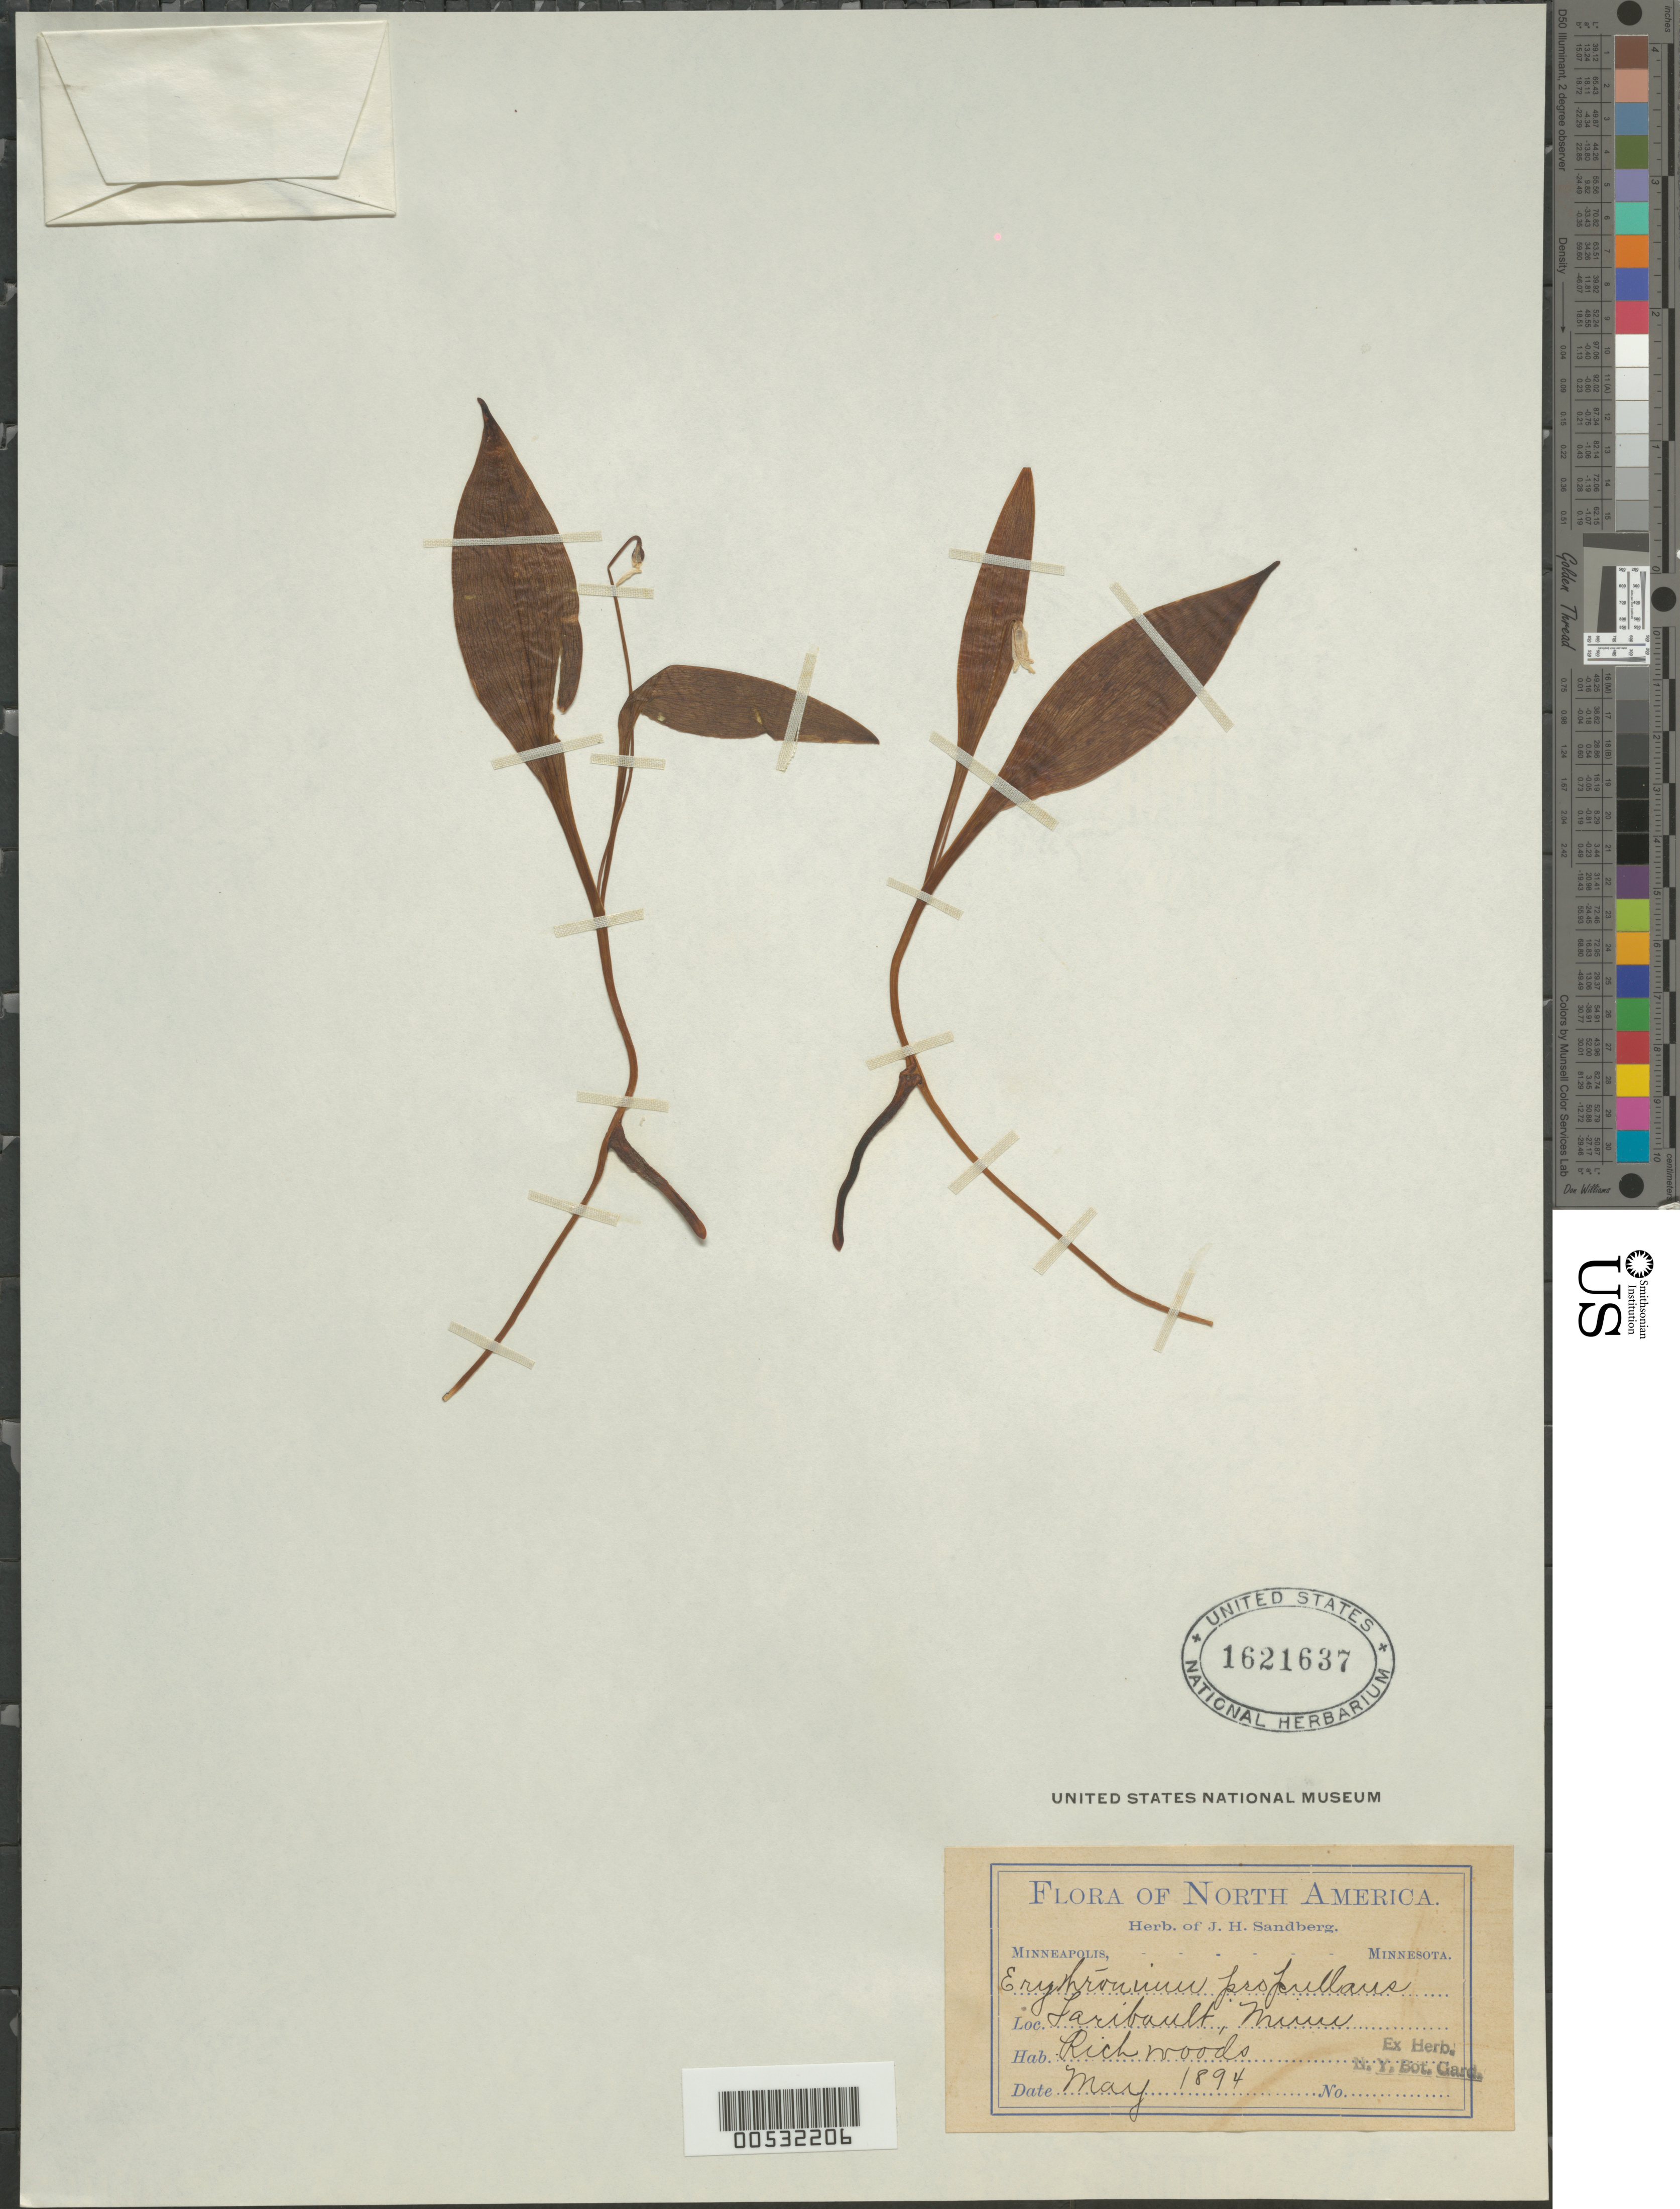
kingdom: Plantae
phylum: Tracheophyta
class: Liliopsida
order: Liliales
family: Liliaceae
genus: Erythronium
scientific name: Erythronium propullans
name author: A. Gray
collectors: ex herb. Sandberg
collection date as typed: May 1894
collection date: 1894-05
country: United States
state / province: Minnesota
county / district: Rice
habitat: Rich woods.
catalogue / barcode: US 1621637